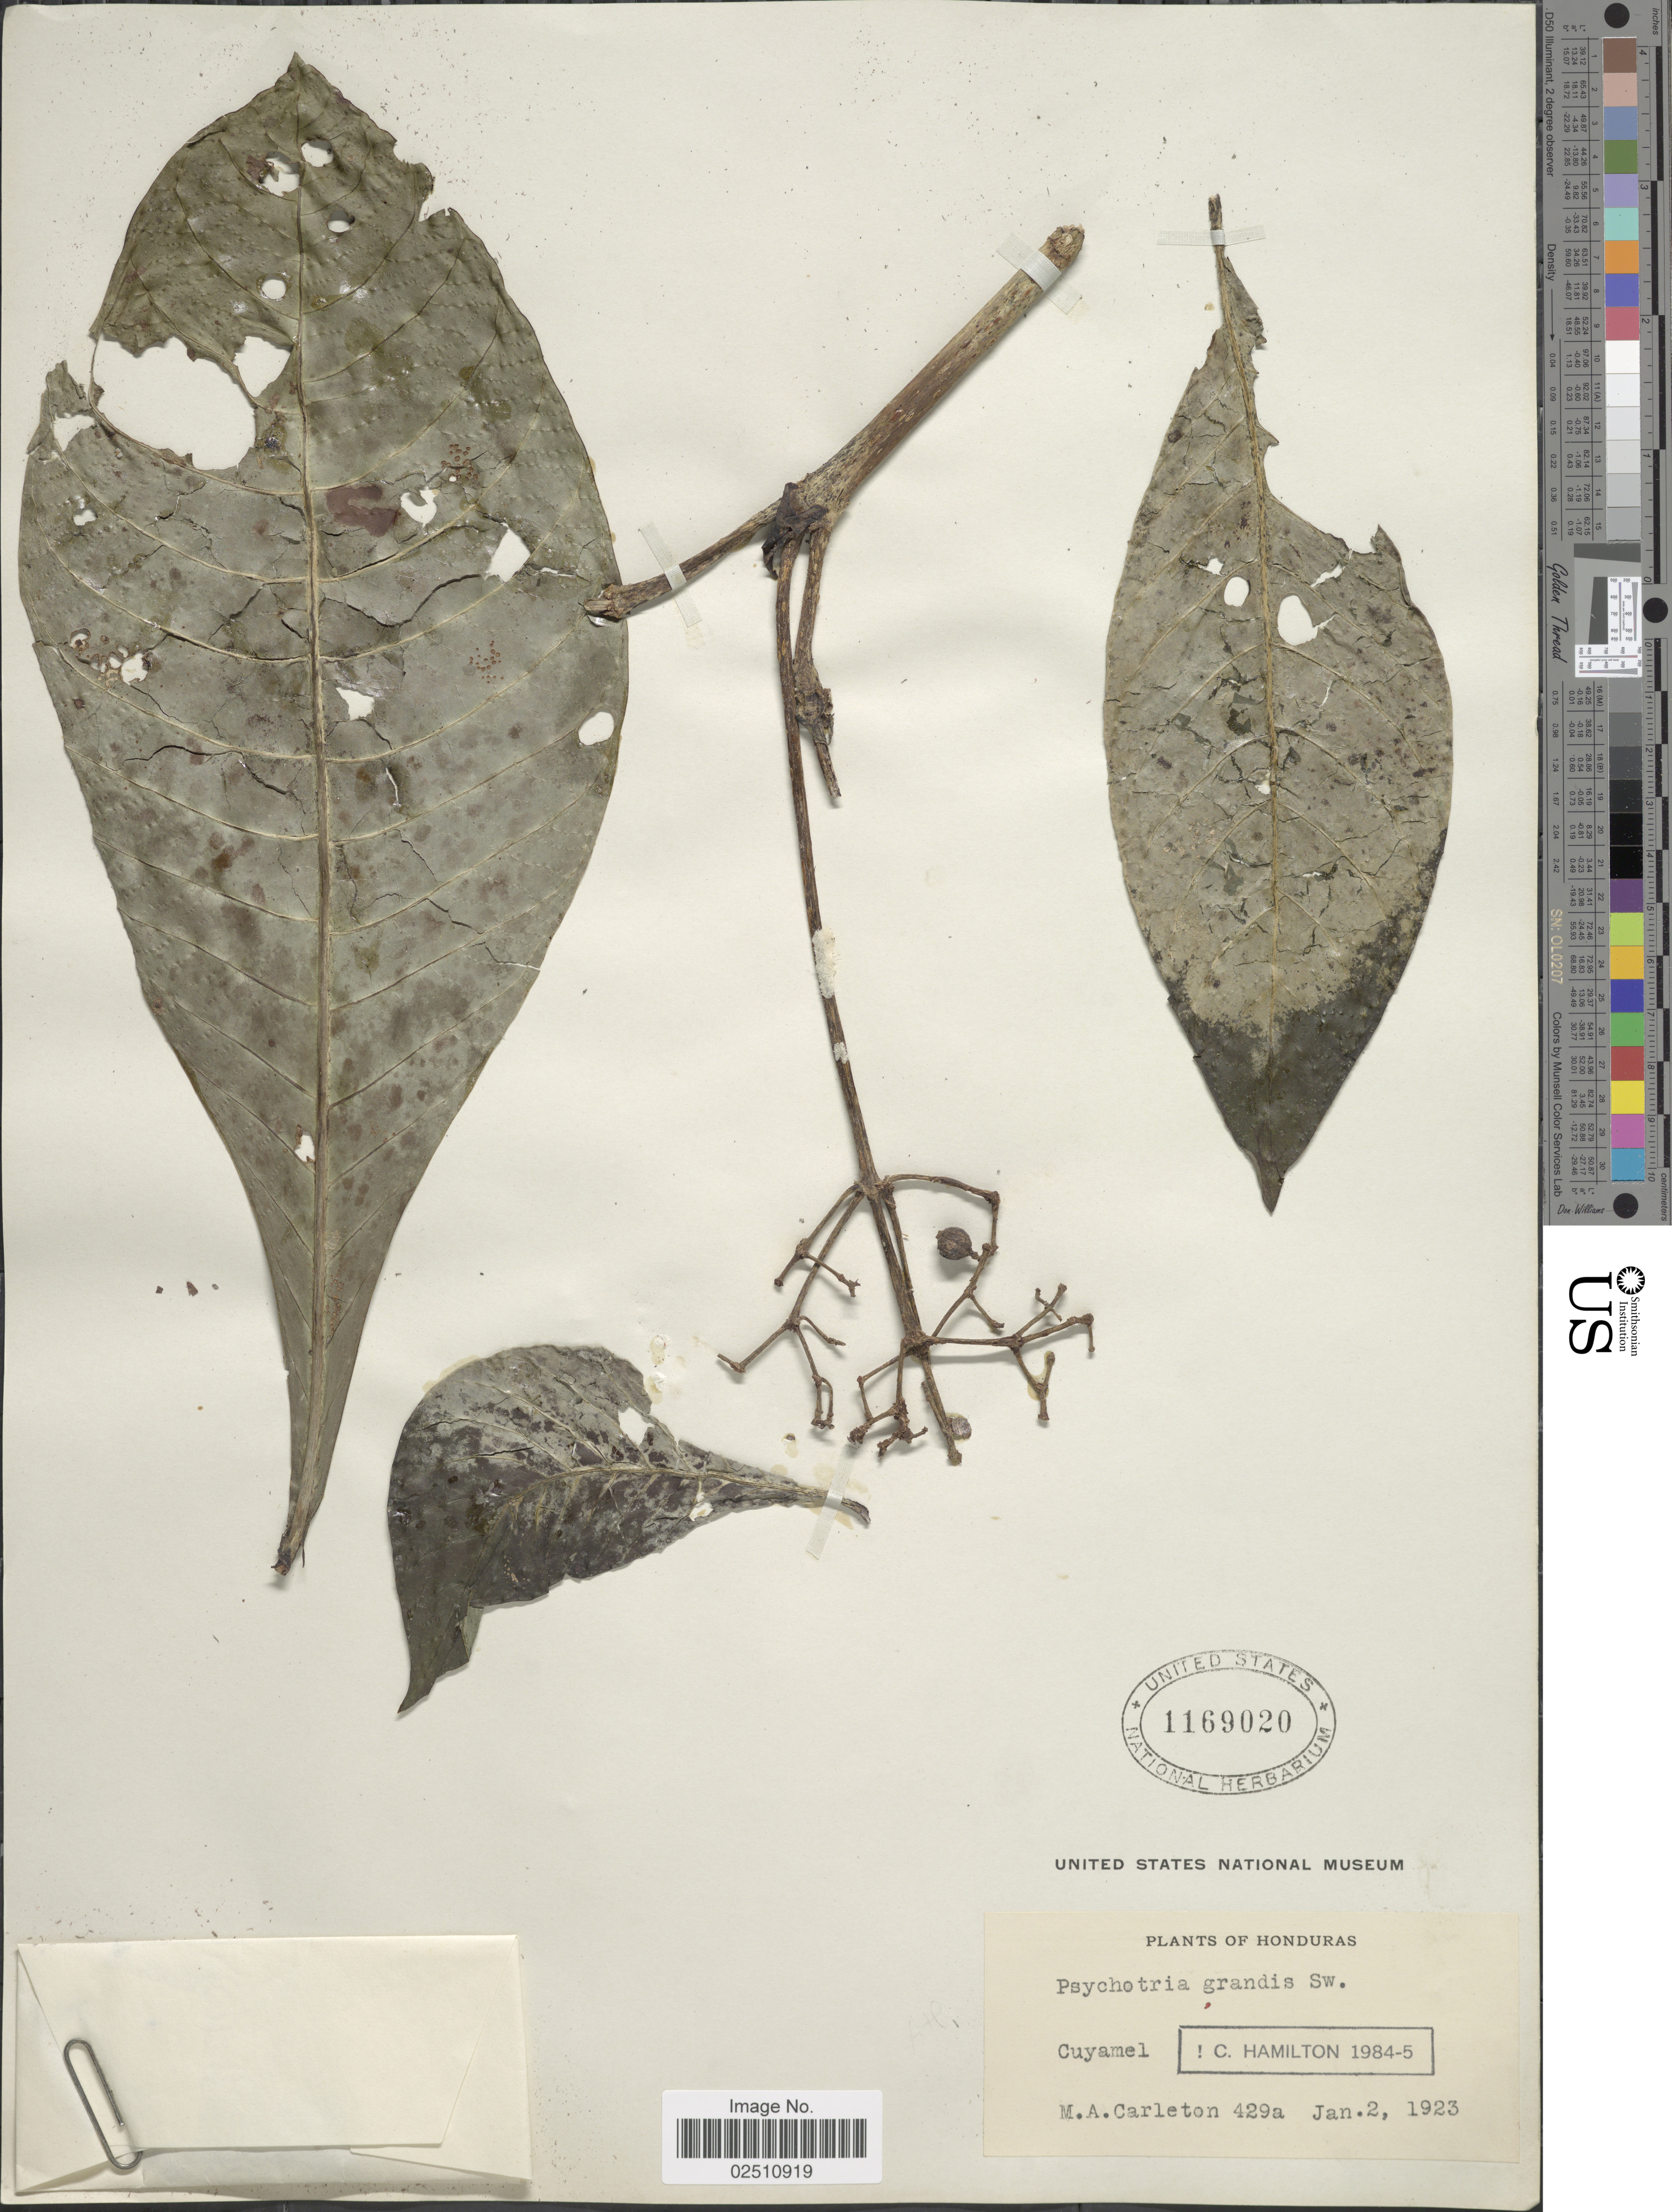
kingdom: Plantae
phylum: Tracheophyta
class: Magnoliopsida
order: Gentianales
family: Rubiaceae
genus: Psychotria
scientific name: Psychotria grandis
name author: Sw.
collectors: M. A. Carleton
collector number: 429a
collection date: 1923-01-02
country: Honduras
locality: Cuyamel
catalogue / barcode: US 1169020